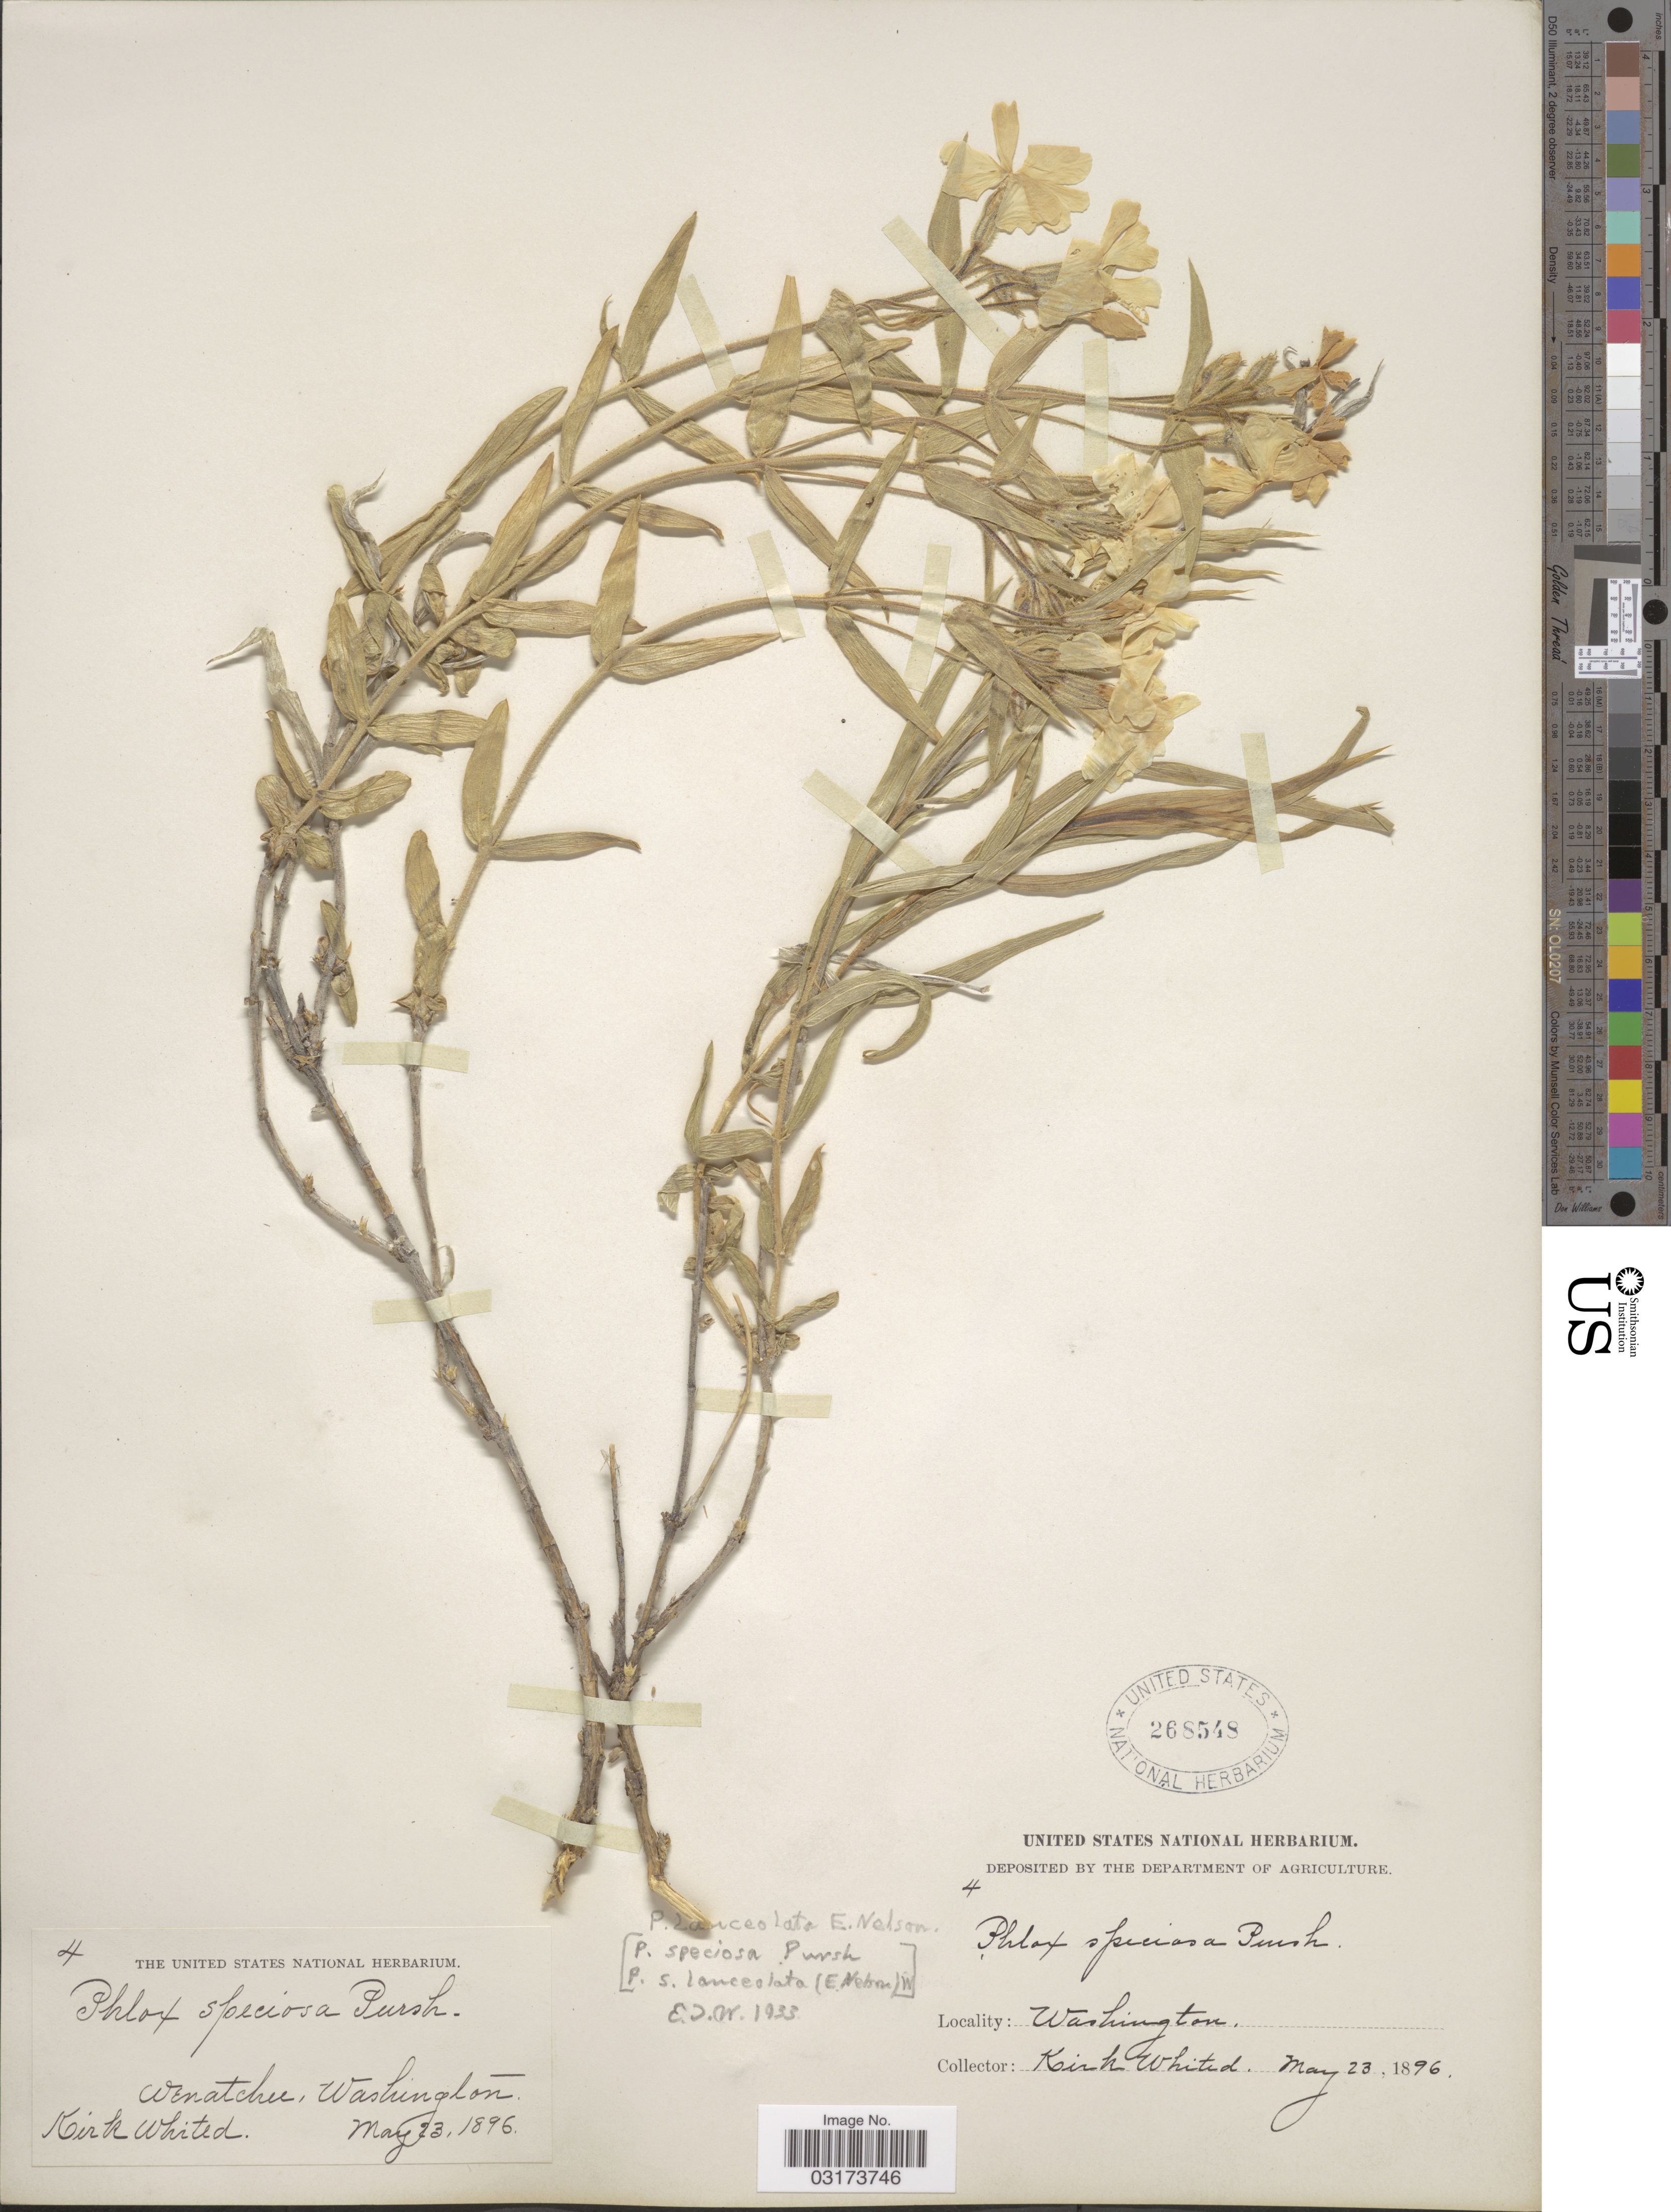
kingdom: Plantae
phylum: Tracheophyta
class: Magnoliopsida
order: Ericales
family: Polemoniaceae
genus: Phlox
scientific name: Phlox speciosa subsp. lanceolata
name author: (E.E. Nelson) Wherry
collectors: K. Whited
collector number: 4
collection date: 1896-05-23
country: United States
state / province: Washington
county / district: Chelan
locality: Wenatchee.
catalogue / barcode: US 268548